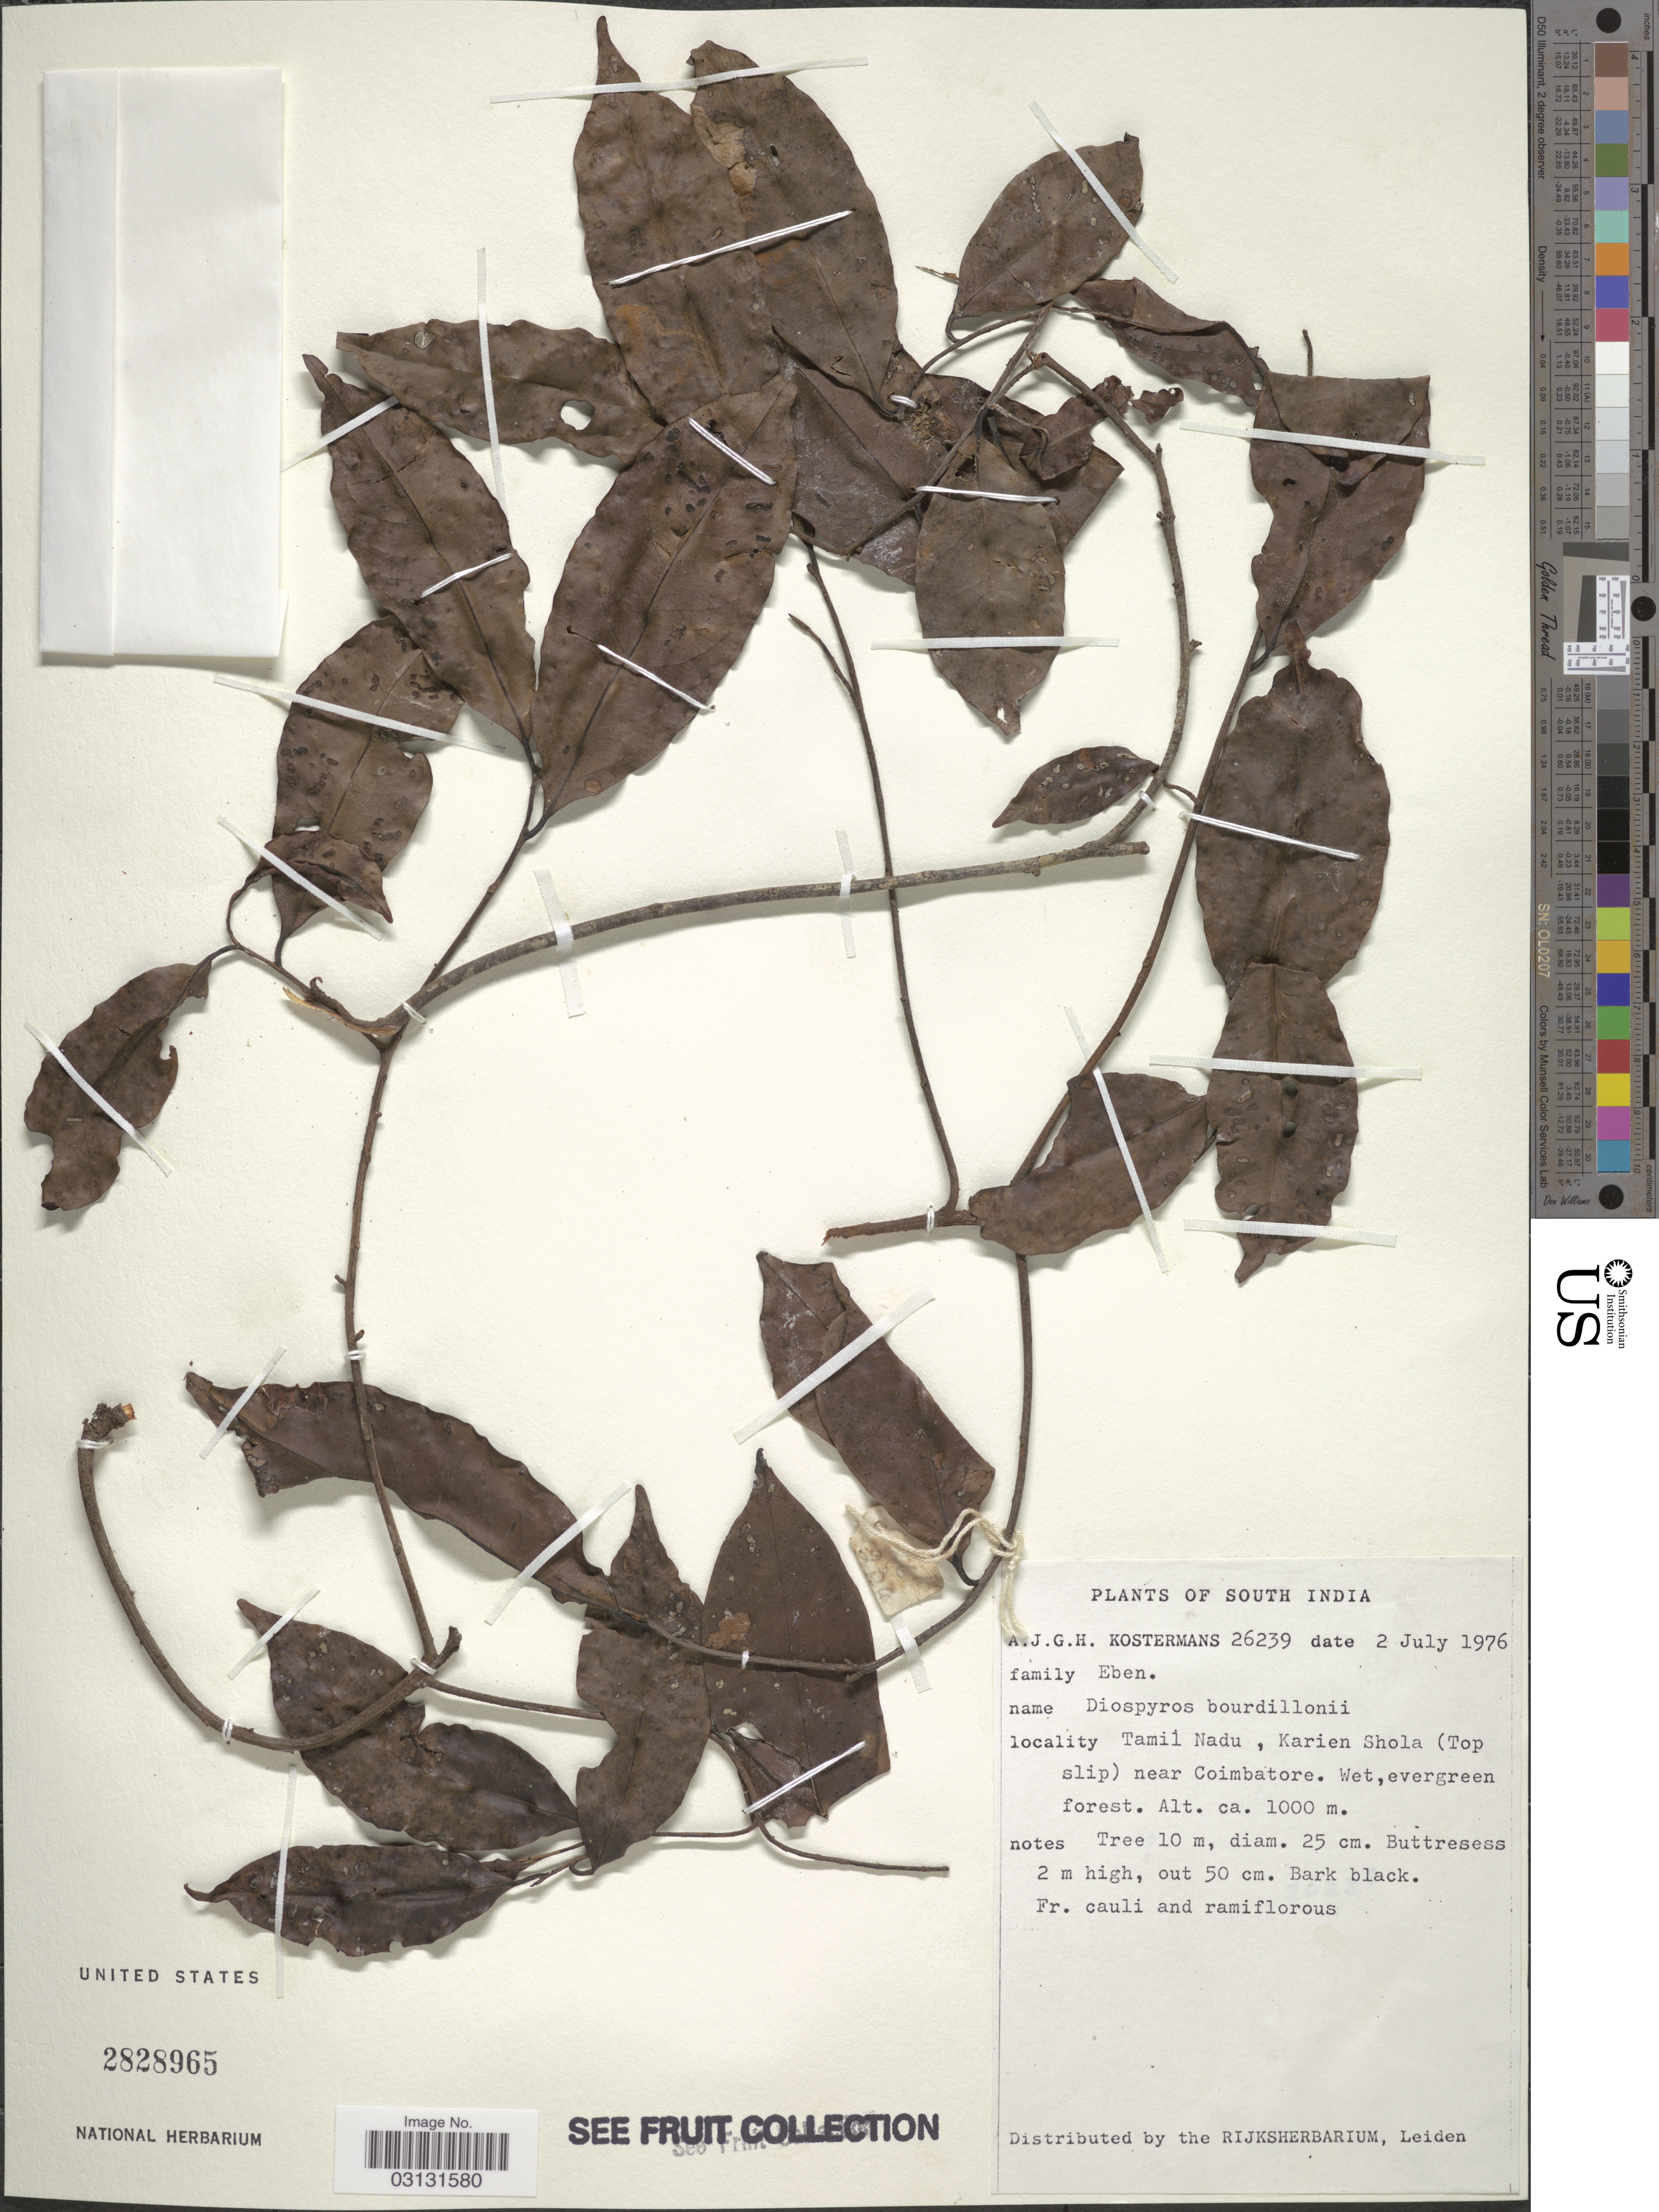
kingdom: Plantae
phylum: Tracheophyta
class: Magnoliopsida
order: Ericales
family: Ebenaceae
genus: Diospyros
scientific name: Diospyros bourdillonii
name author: Brandis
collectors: A. J. G. Kostermans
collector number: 26239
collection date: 1976-07-02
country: India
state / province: Tamil Nadu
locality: South India. Karien Shola (Top slip) near Coimbatore.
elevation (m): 1000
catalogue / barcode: US 2828965